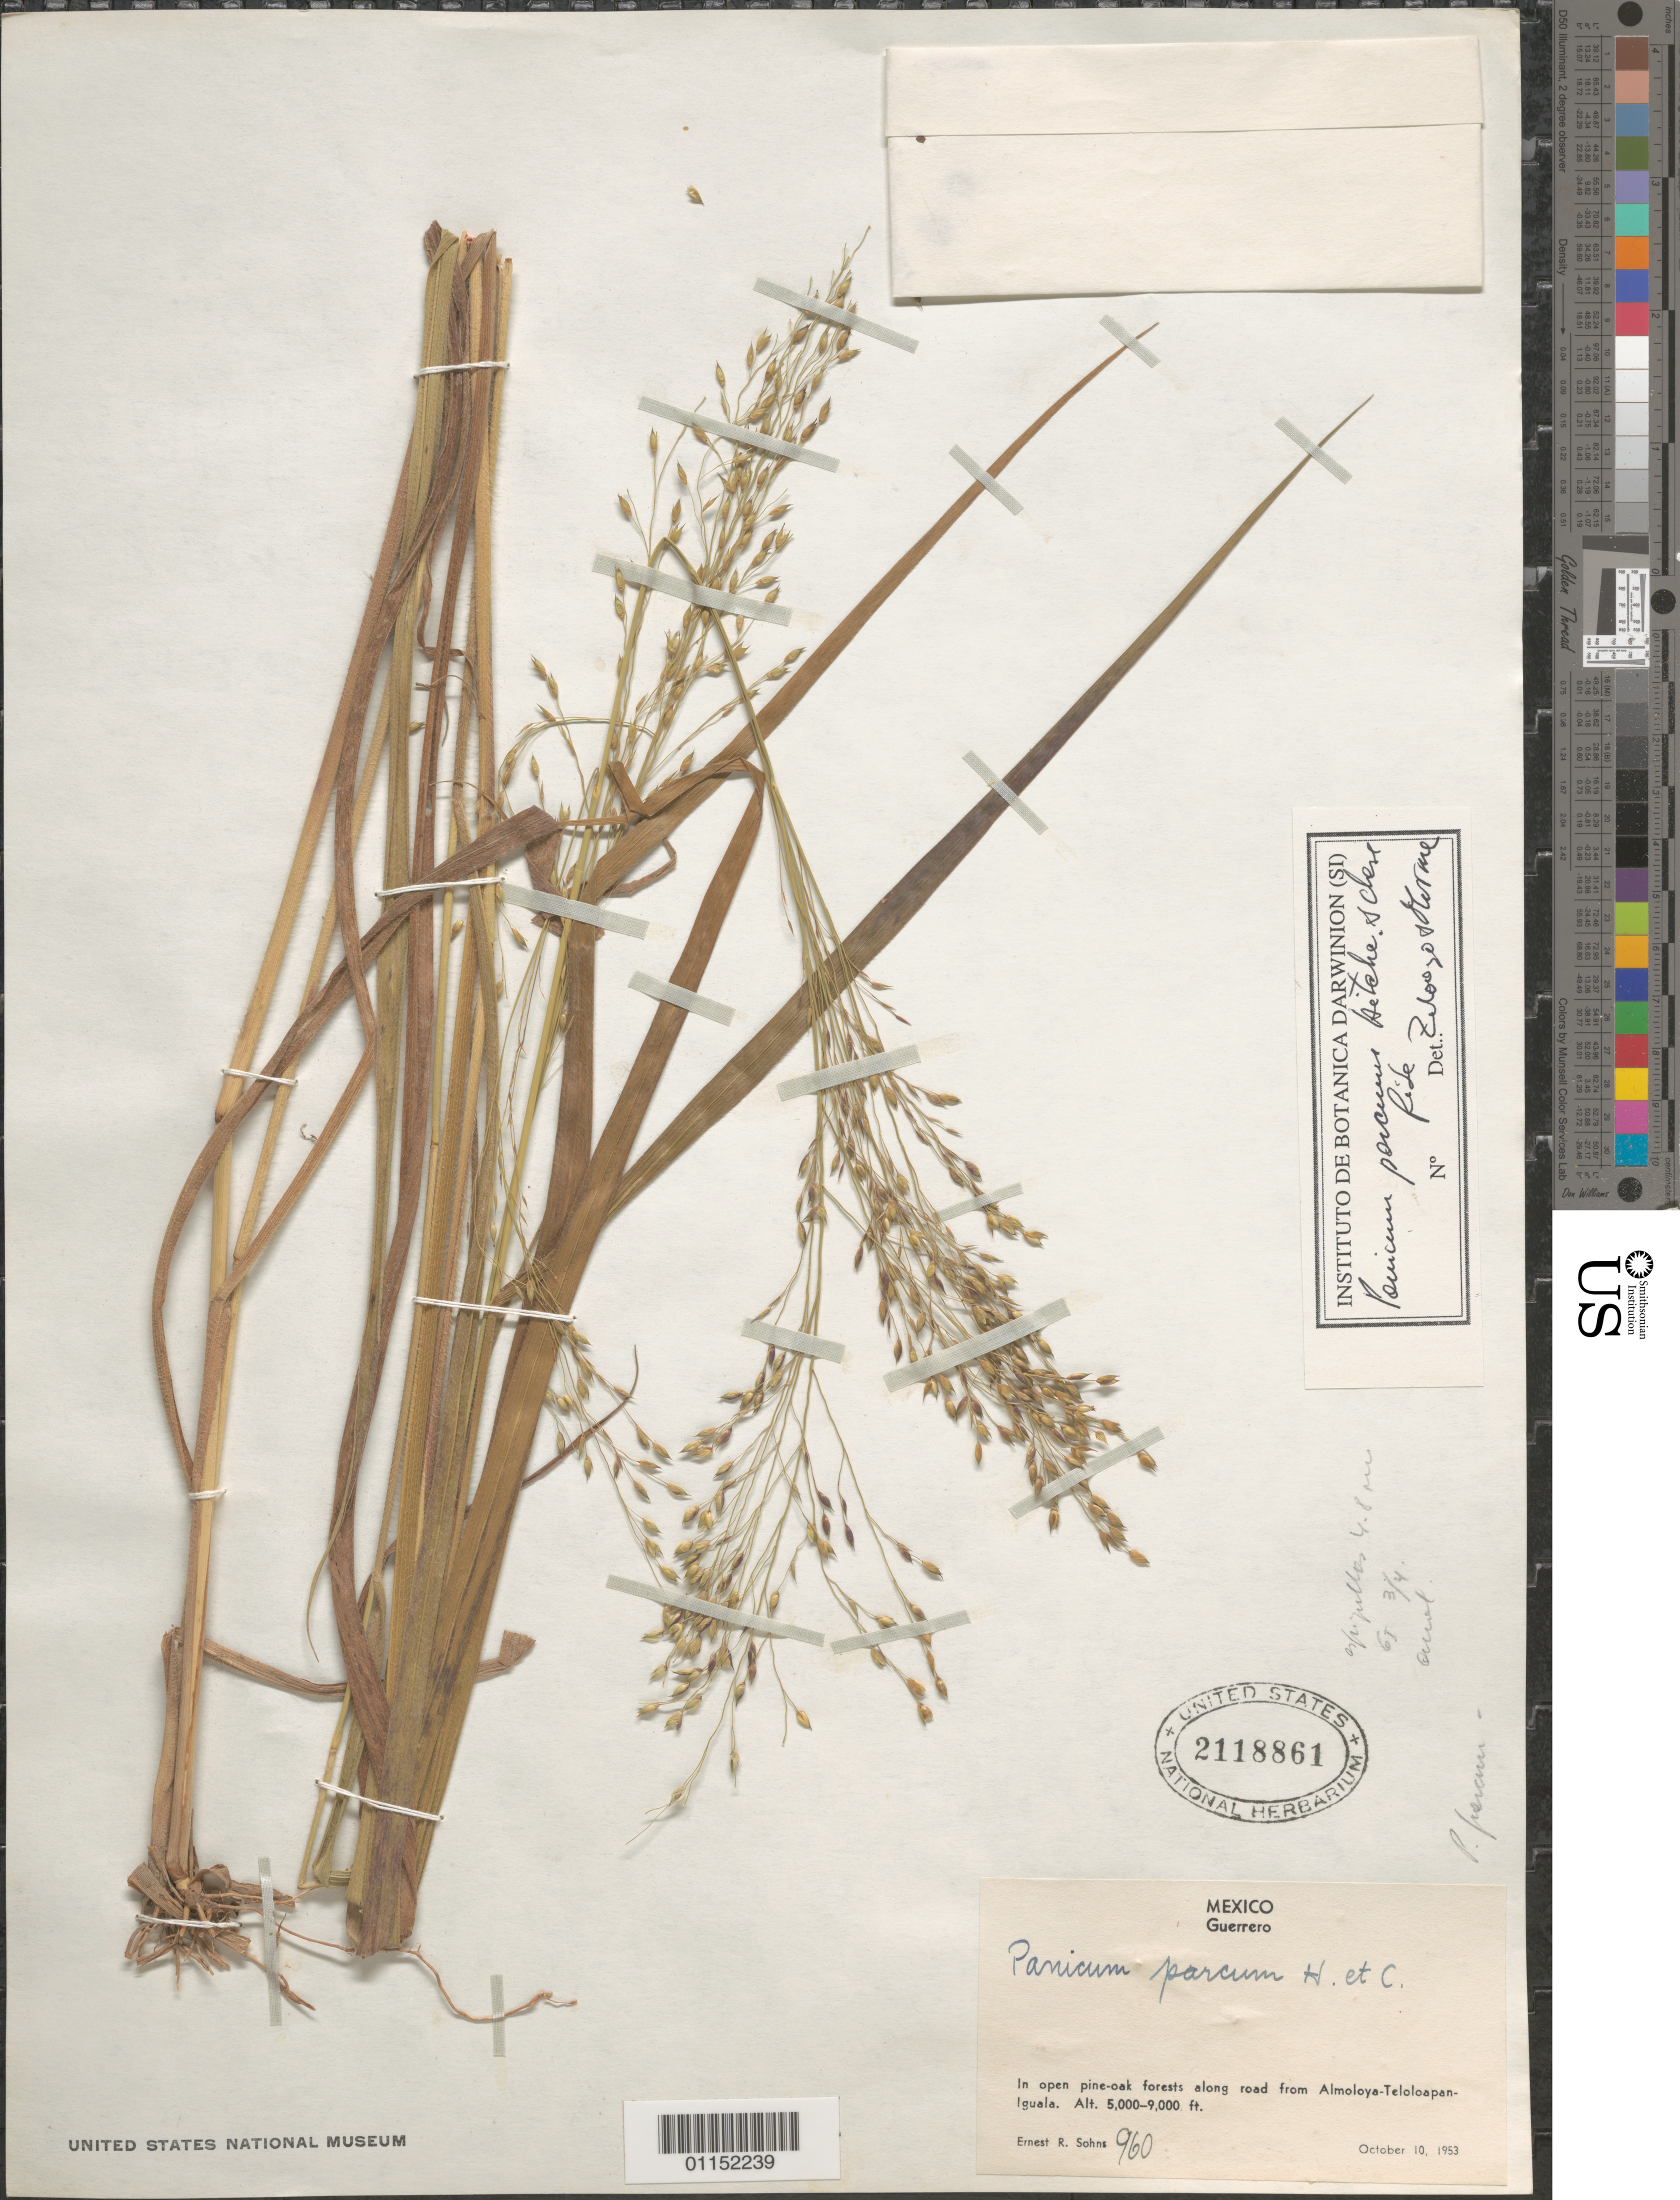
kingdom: Plantae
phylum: Tracheophyta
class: Liliopsida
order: Poales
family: Poaceae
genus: Panicum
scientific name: Panicum parcum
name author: Hitchc. & Chase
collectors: E. R. Sohns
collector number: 960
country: Mexico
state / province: Guerrero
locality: Along road from Almoloya-Teloloapan-Iguala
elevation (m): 1524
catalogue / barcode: US 2118861